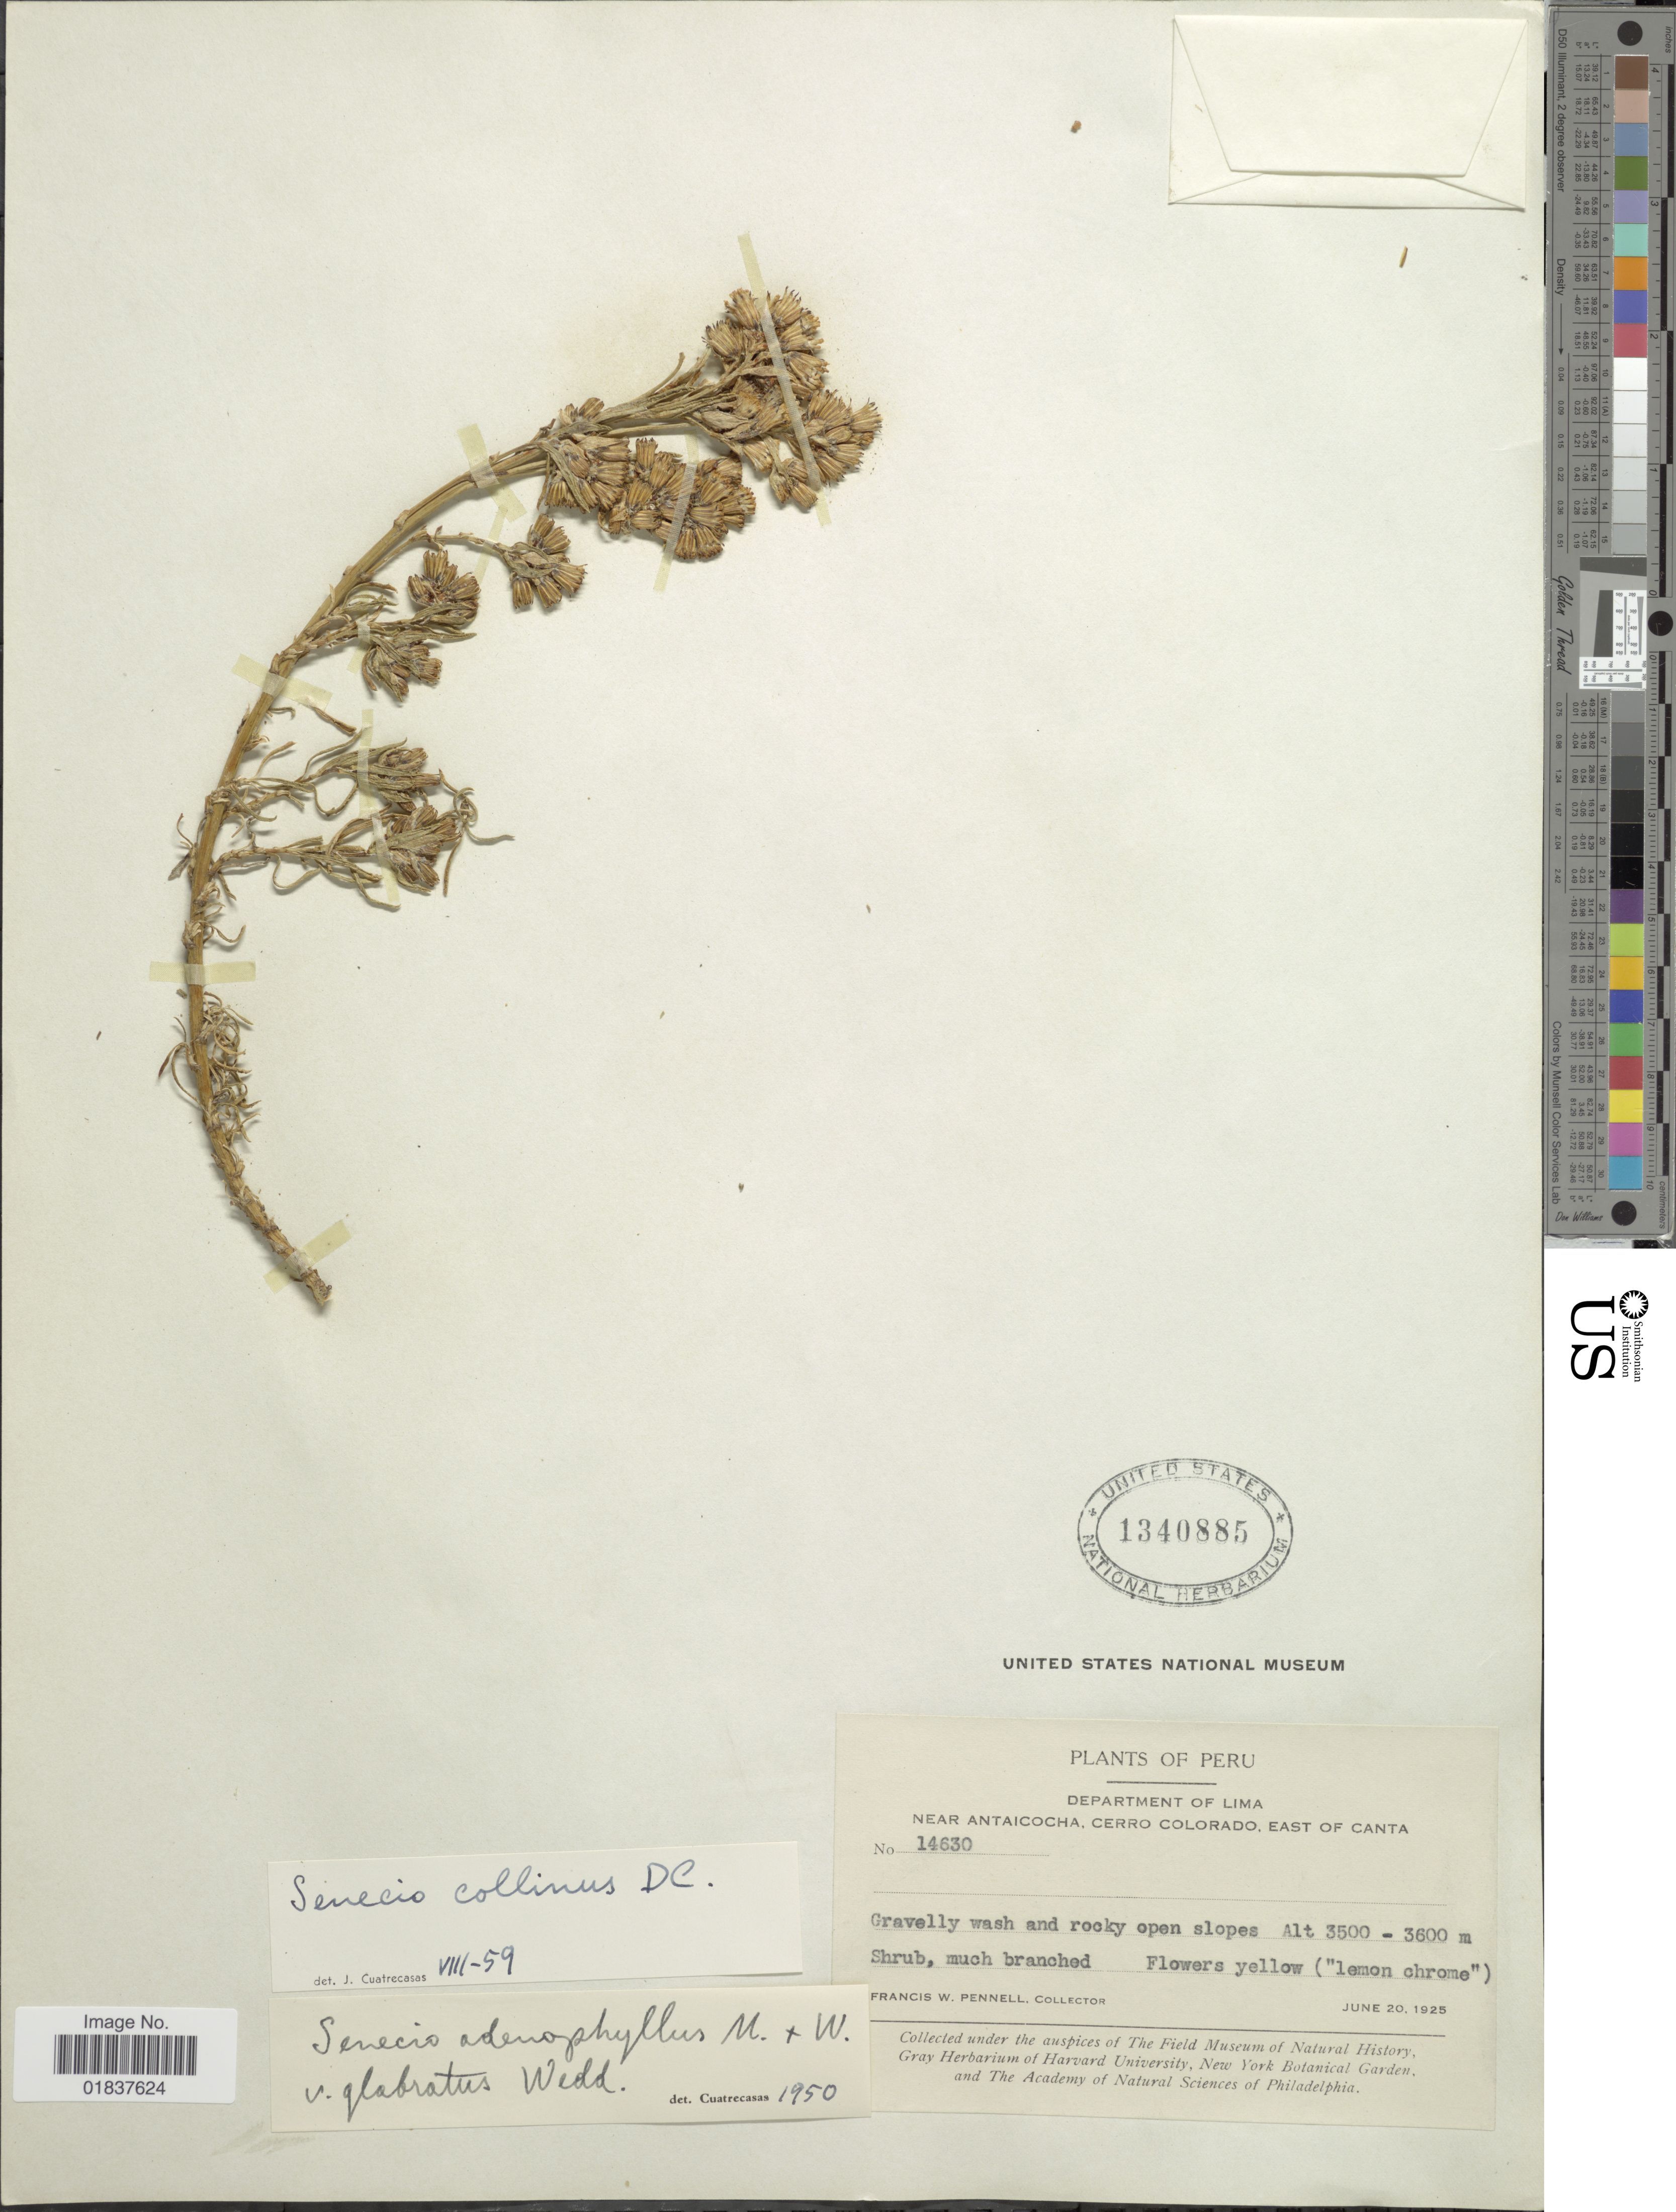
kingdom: Plantae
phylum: Tracheophyta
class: Magnoliopsida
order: Asterales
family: Asteraceae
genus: Senecio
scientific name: Senecio collinus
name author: DC.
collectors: F. W. Pennell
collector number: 14630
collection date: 1925-06-20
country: Peru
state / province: Lima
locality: Near Antaicocha, Cerro Colorado, east of Canta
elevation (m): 3500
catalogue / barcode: US 1340885